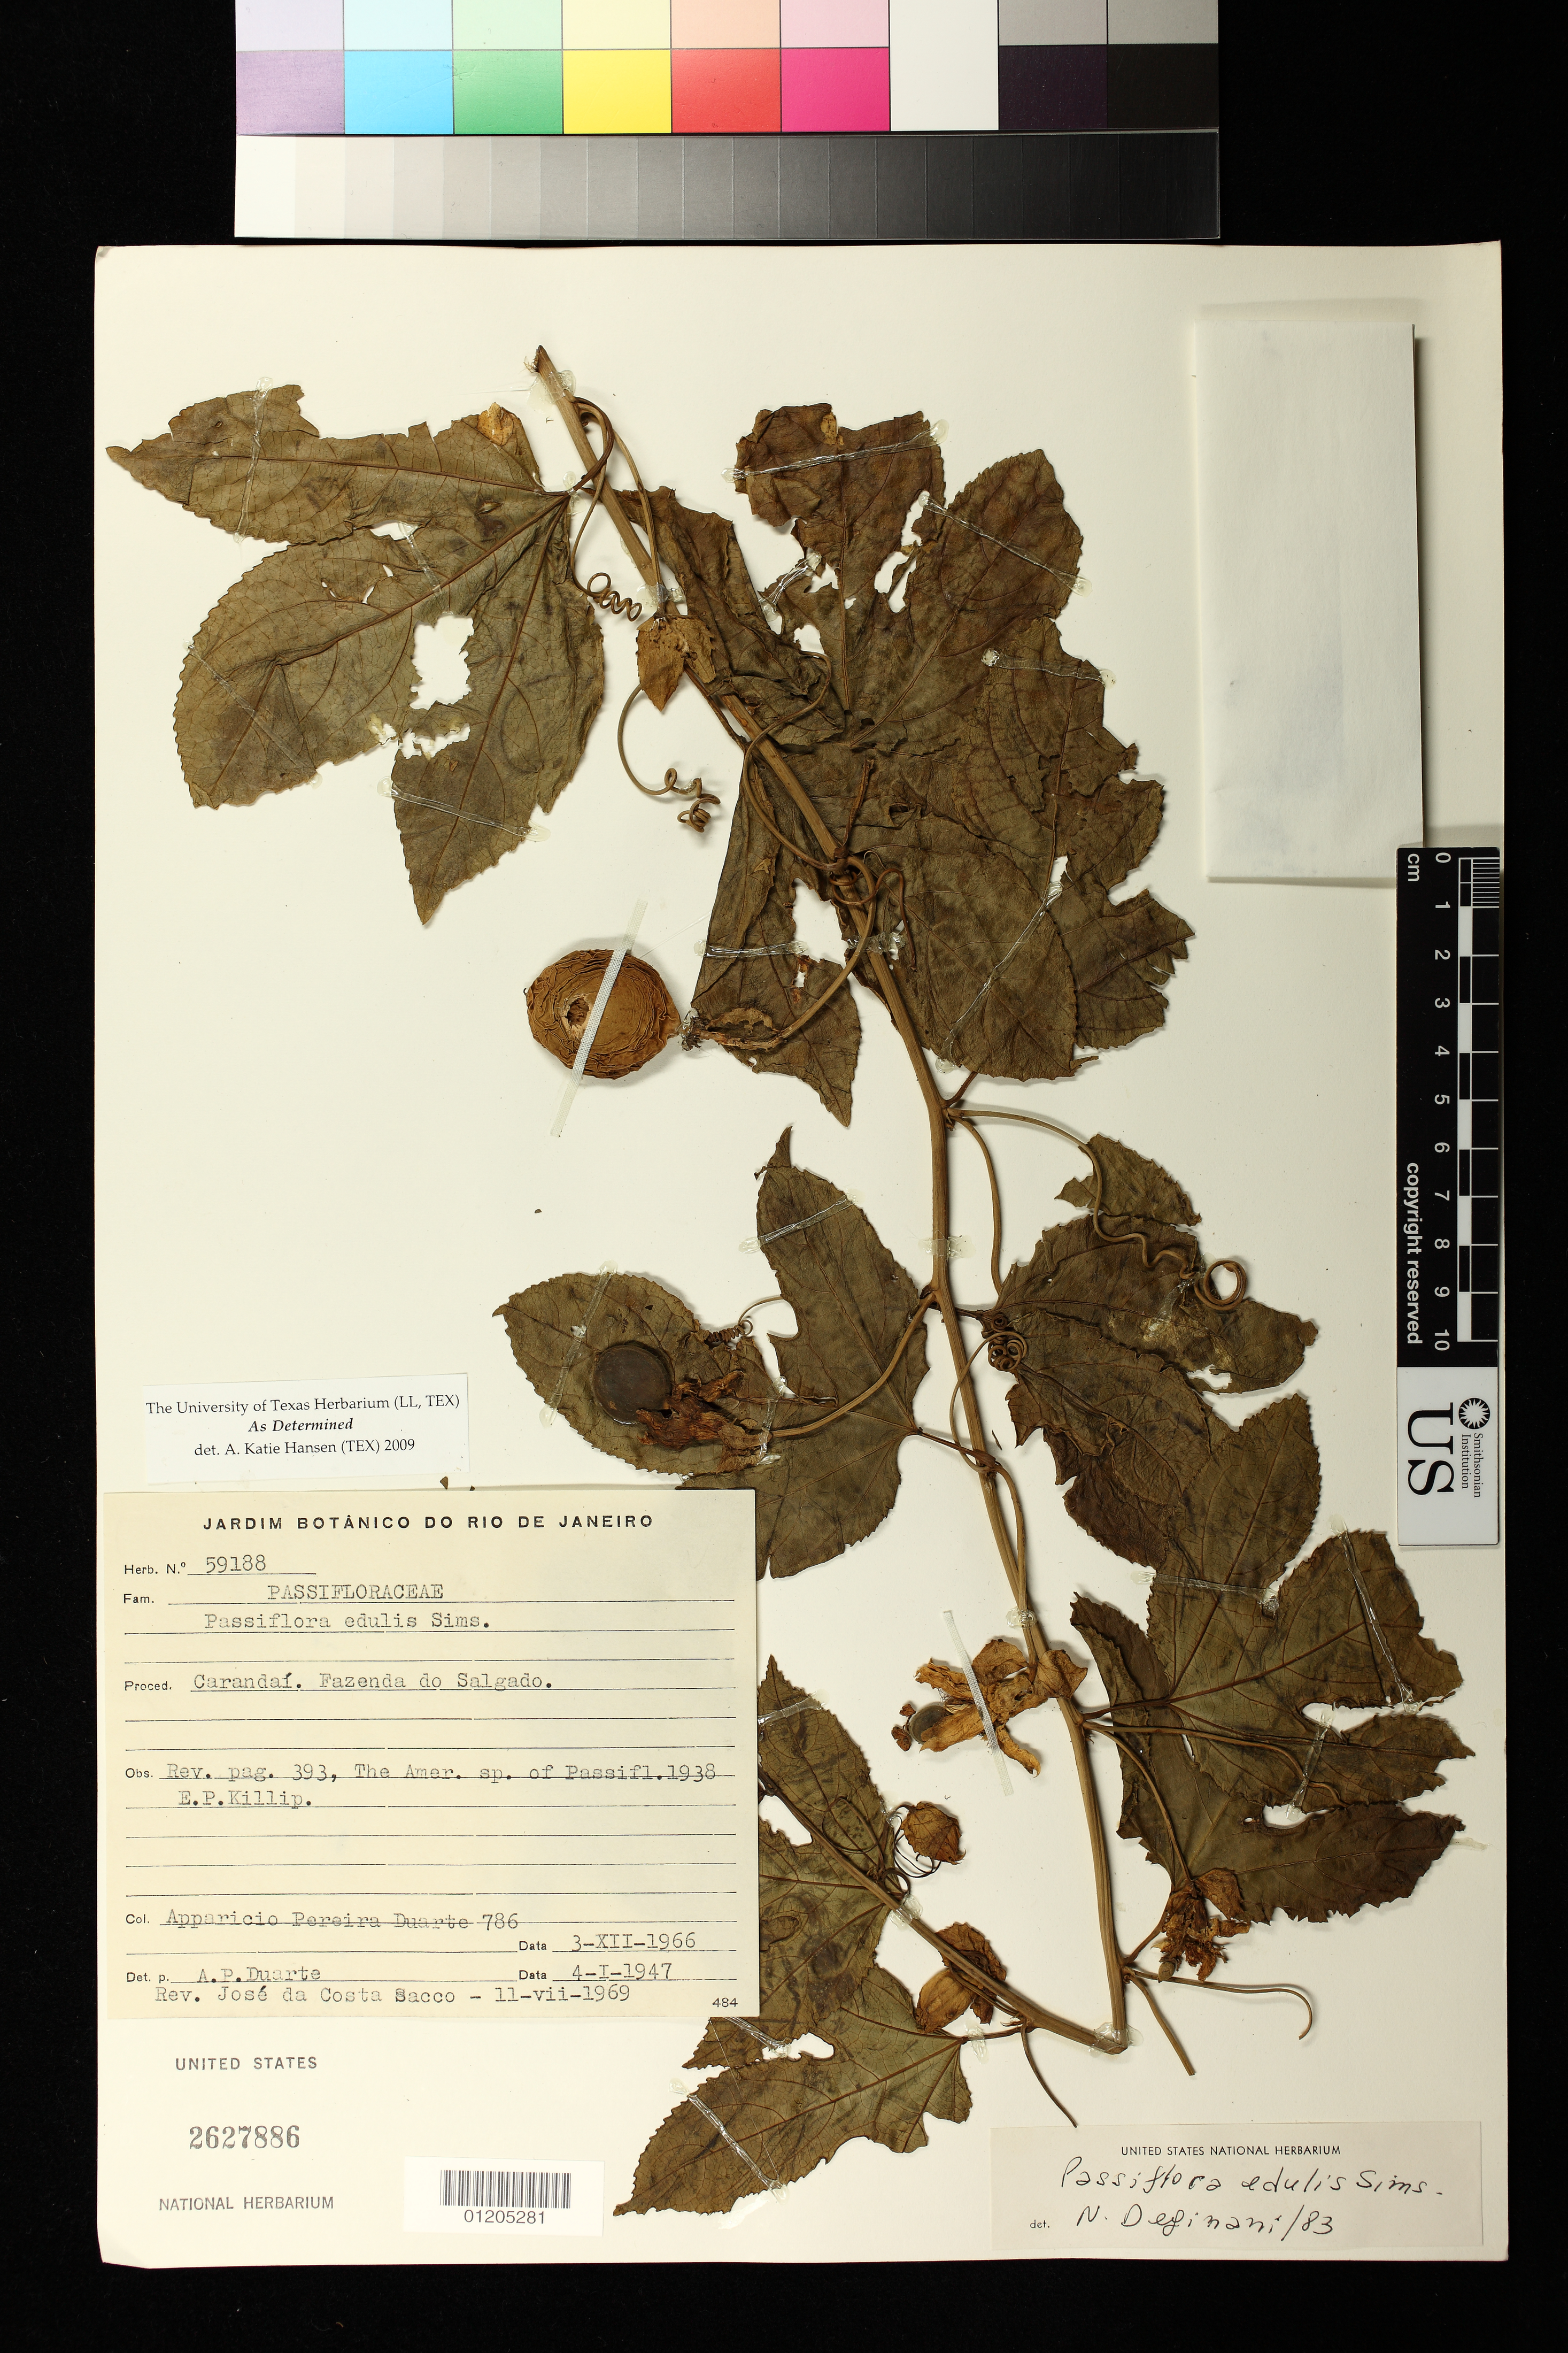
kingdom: Plantae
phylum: Tracheophyta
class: Magnoliopsida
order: Malpighiales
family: Passifloraceae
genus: Passiflora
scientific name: Passiflora edulis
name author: Sims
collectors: A. P. Duarte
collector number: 786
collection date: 1966-12-03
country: Brazil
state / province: Minas Gerais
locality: Carandai. Fazenda do Salgado.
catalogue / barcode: US 2627886